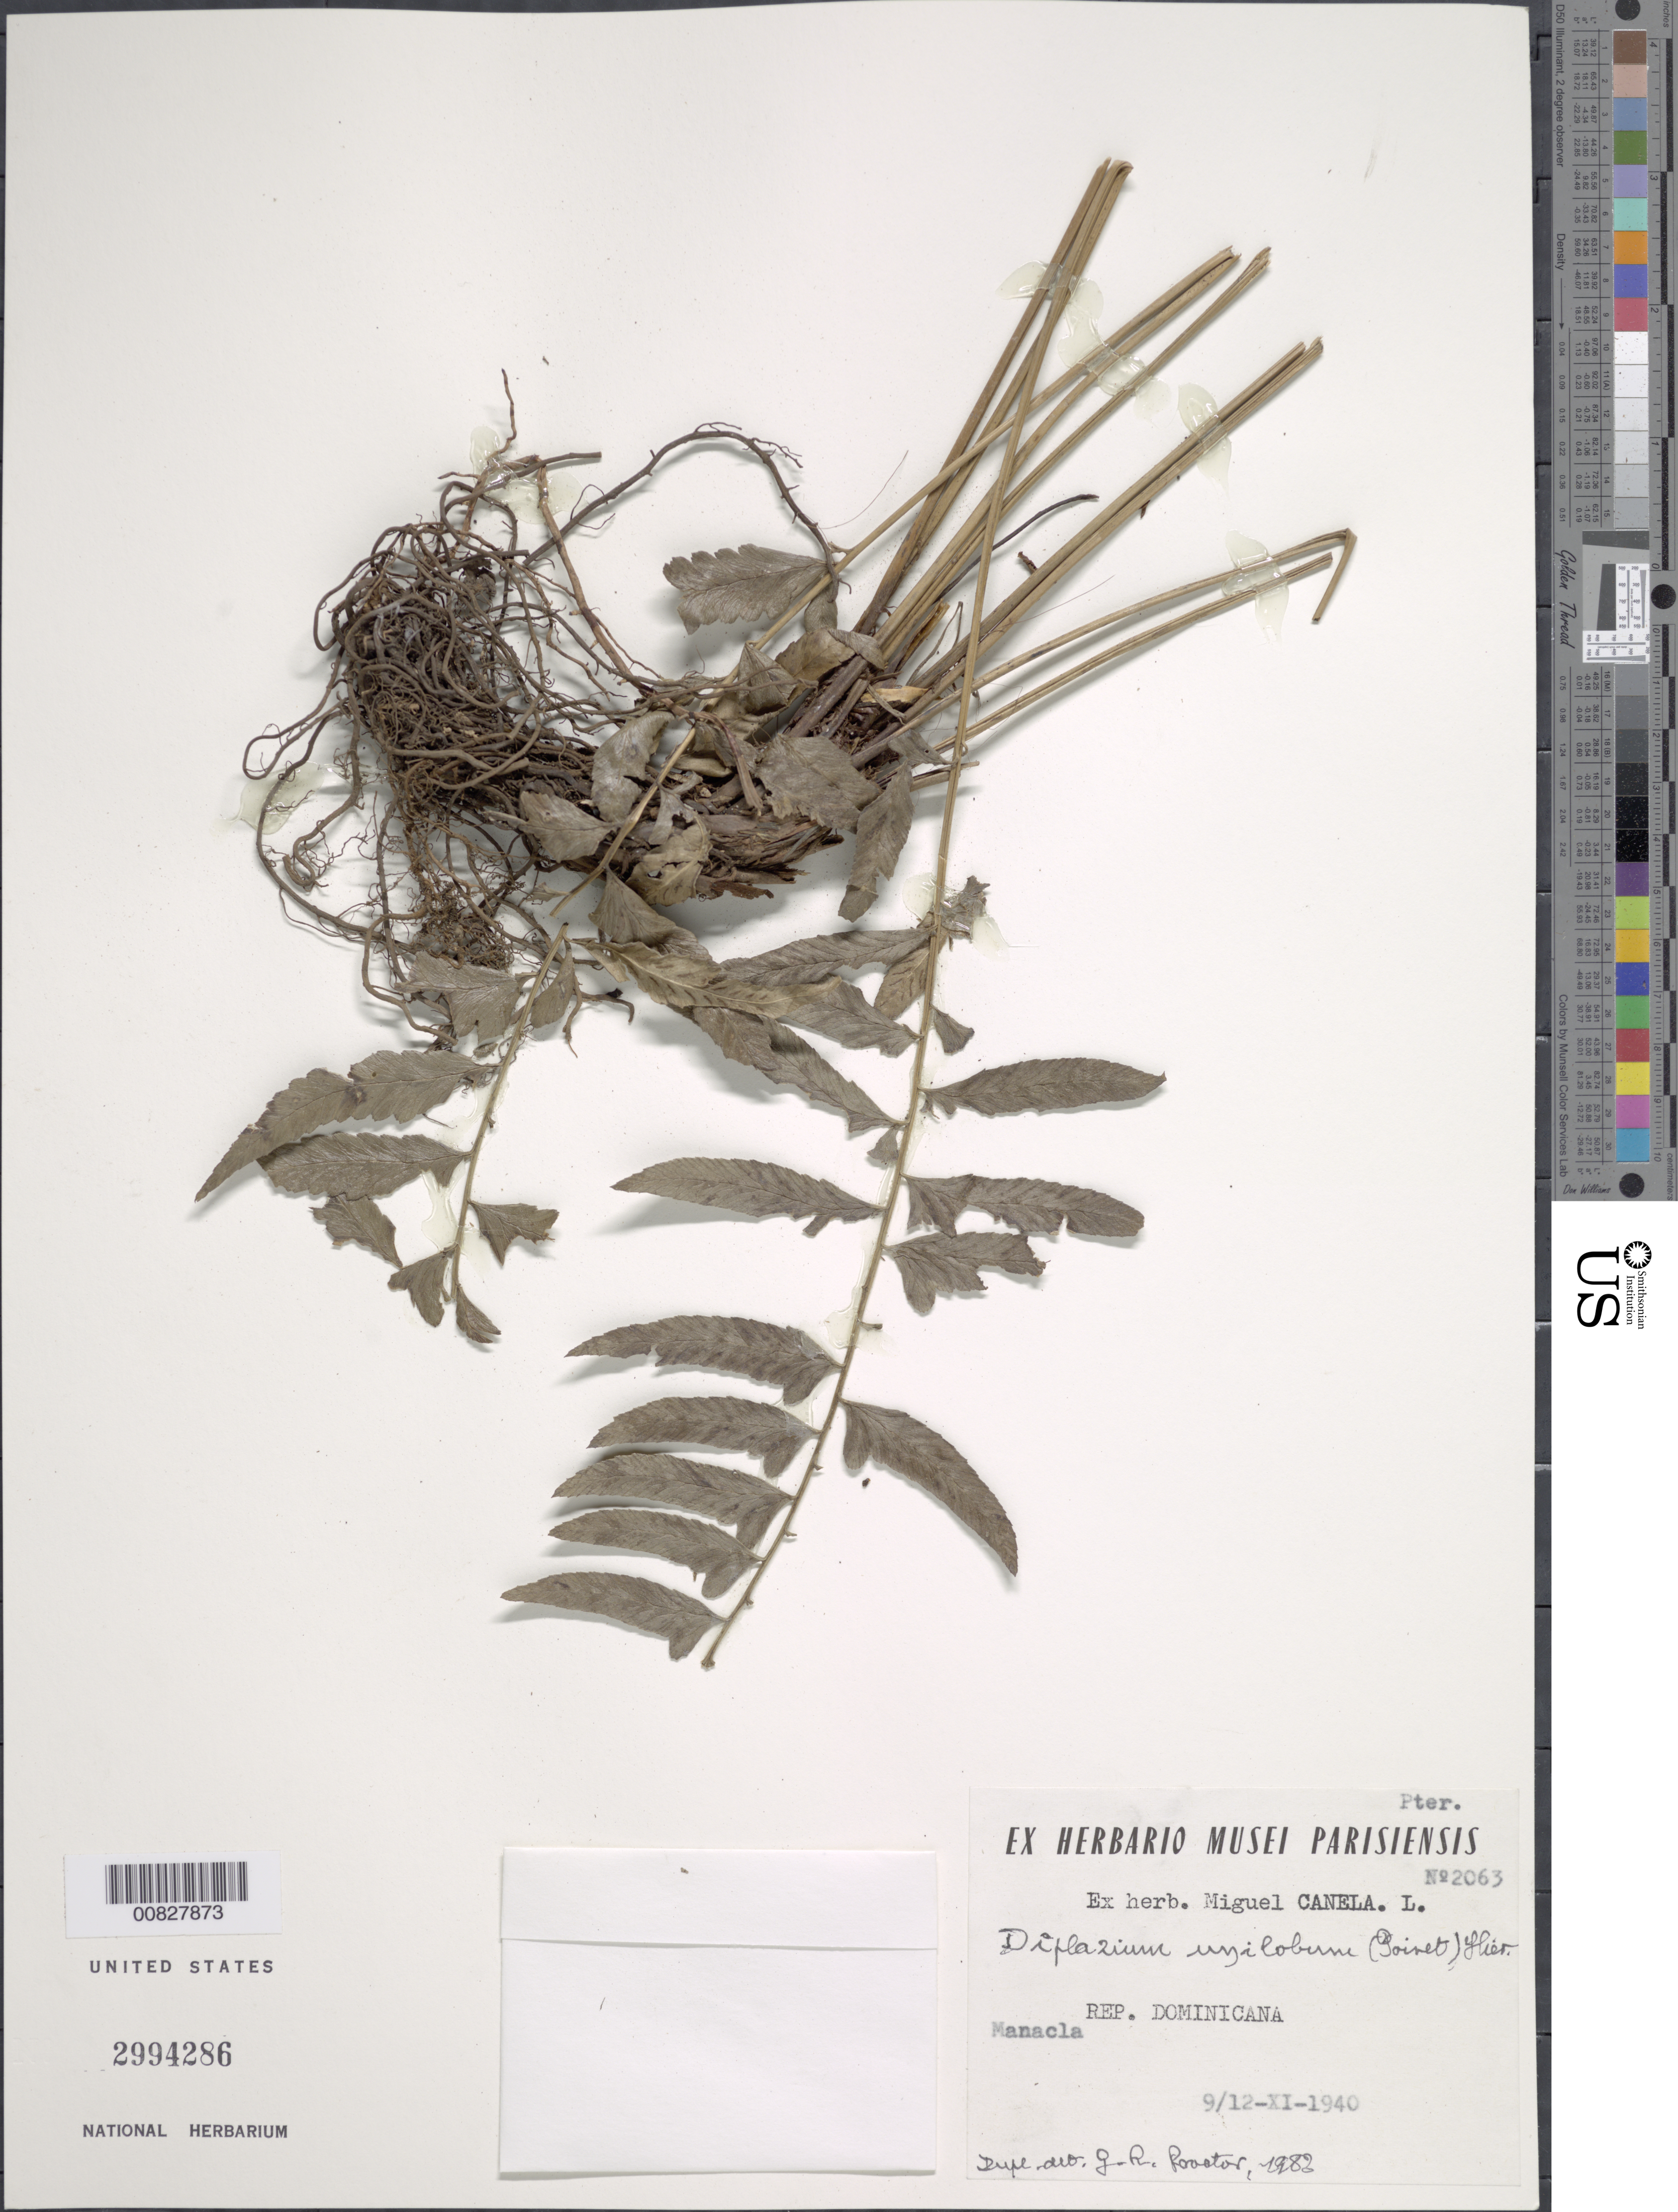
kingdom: Plantae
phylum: Tracheophyta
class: Polypodiopsida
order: Polypodiales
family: Athyriaceae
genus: Diplazium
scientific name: Diplazium unilobum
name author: (Poir.) Hieron.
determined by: Proctor, G. R.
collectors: M. Canela Lazaro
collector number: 2063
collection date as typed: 09 Nov 1940 to 12 Nov 1940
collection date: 1940-11-09/1940-11-12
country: Dominican Republic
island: Hispaniola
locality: Manacla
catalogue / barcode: US 2994286